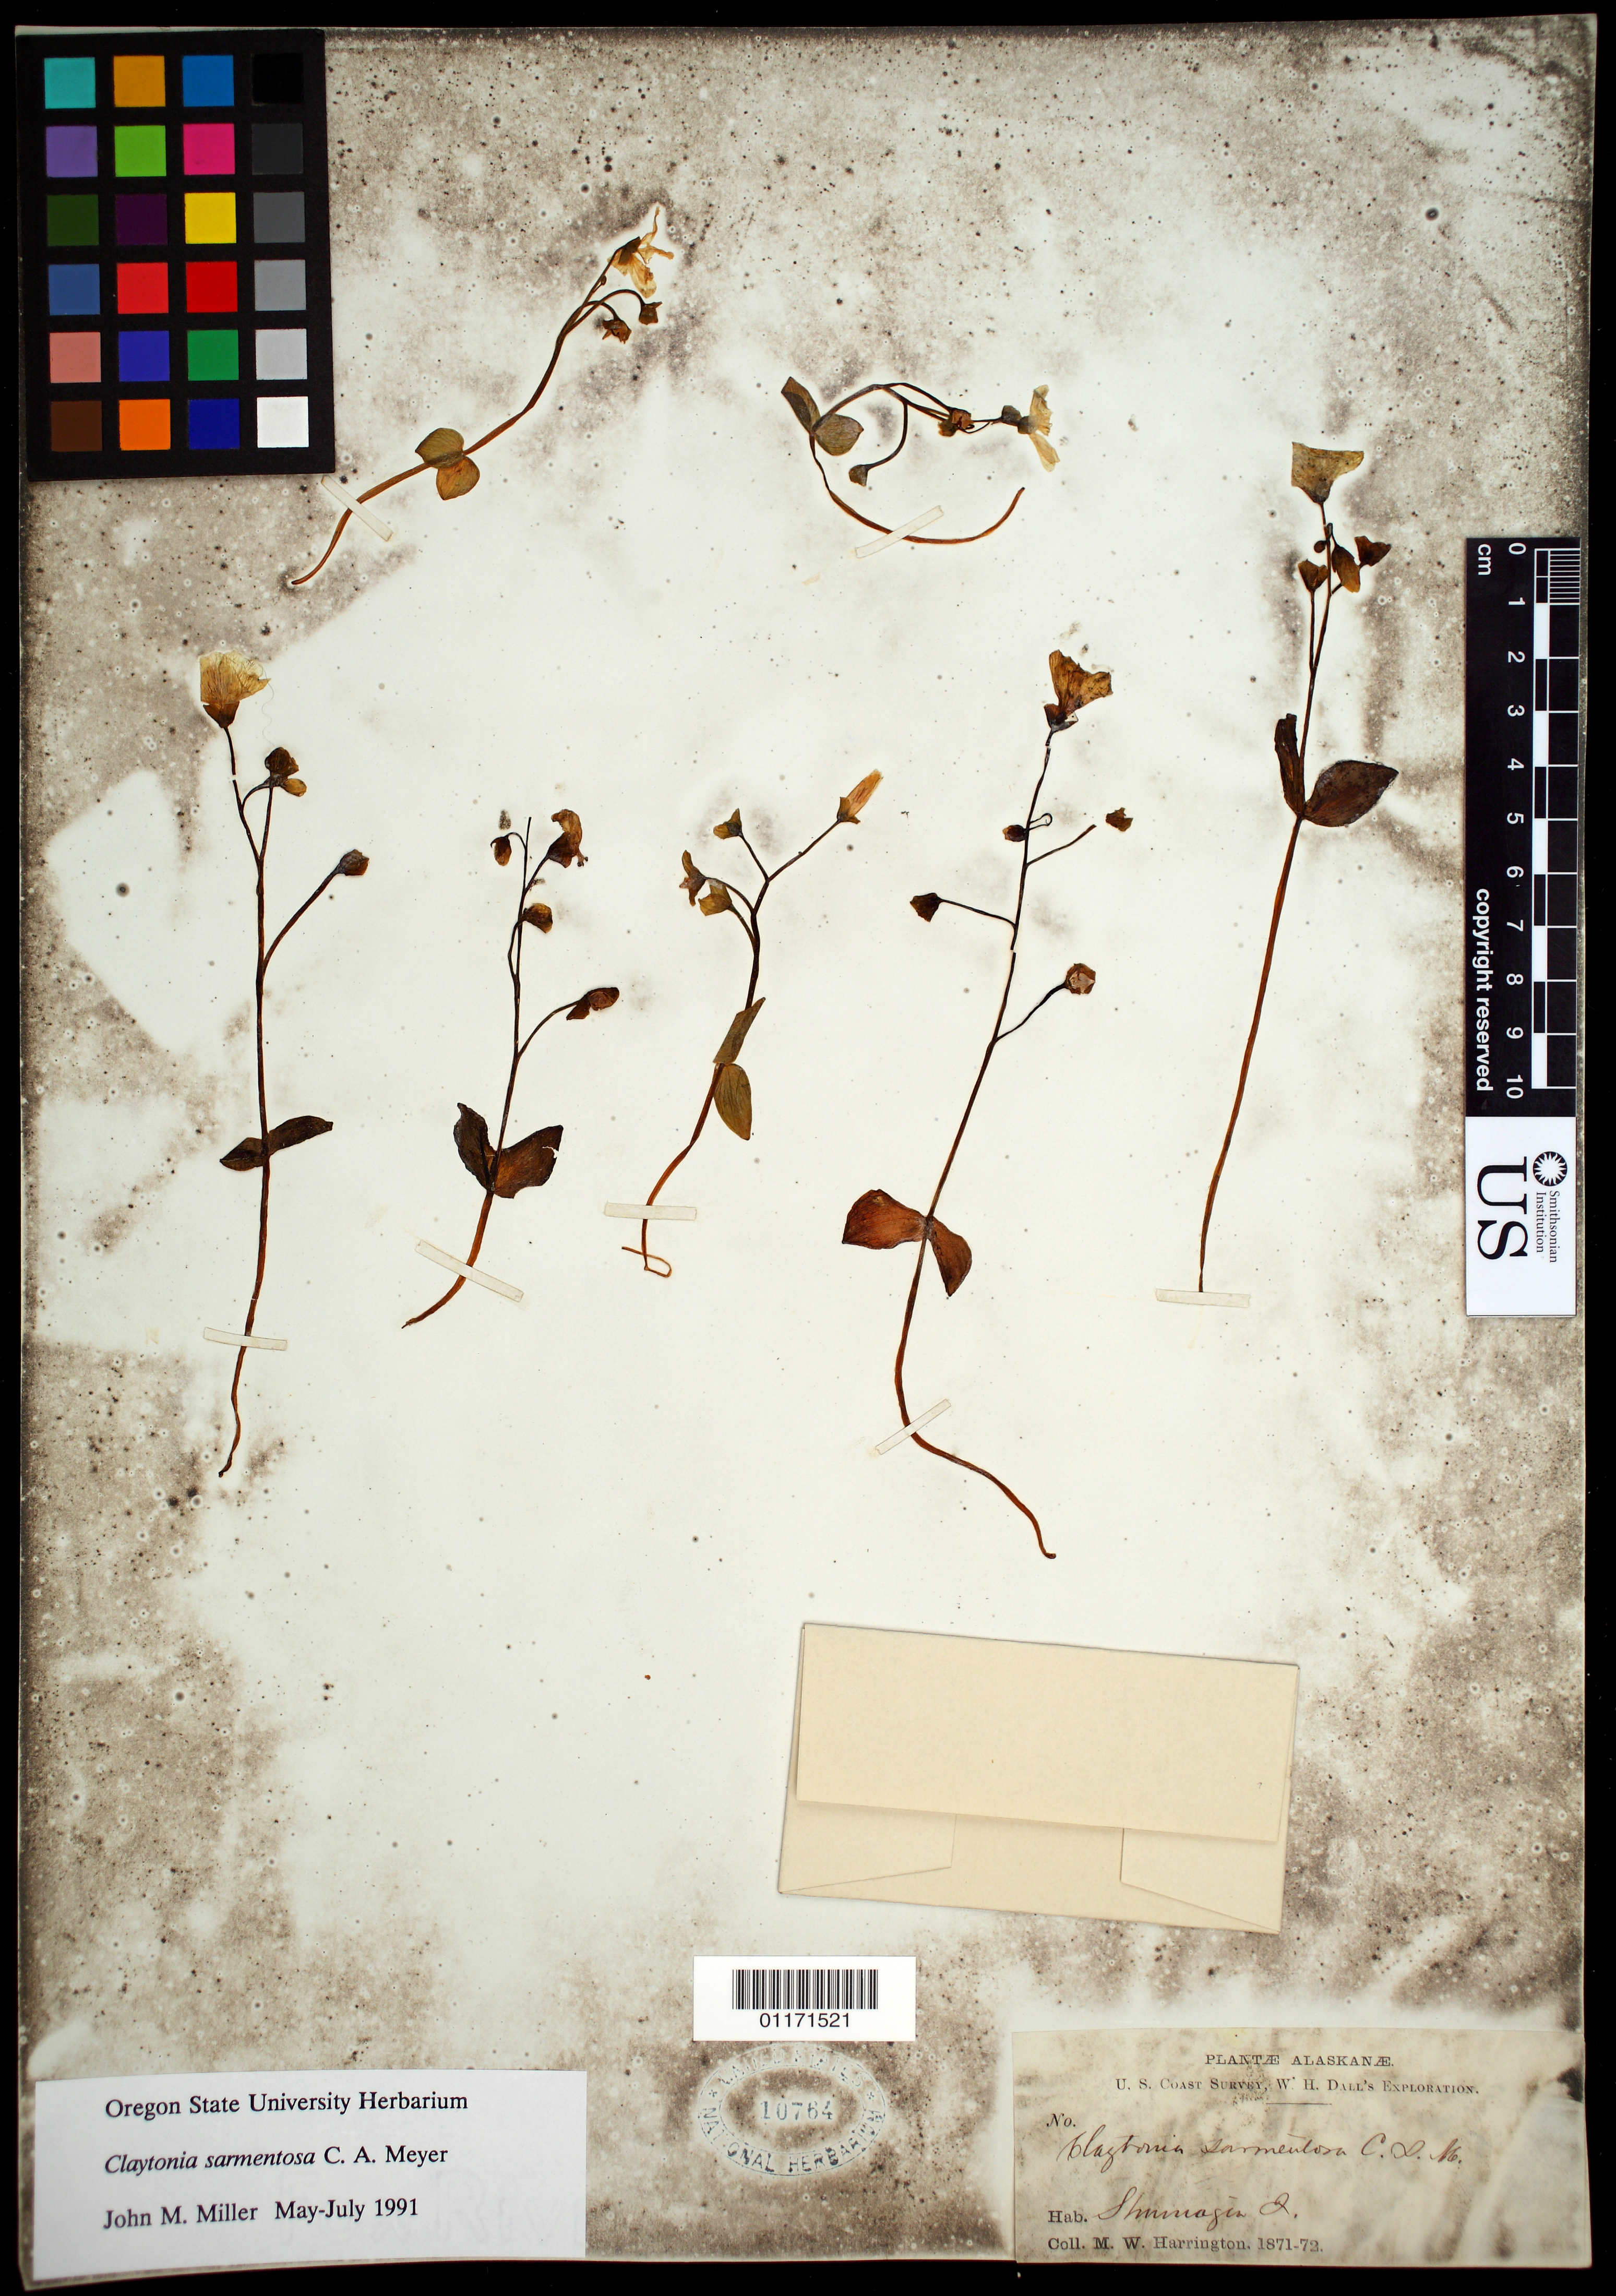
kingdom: Plantae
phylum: Tracheophyta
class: Magnoliopsida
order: Caryophyllales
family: Montiaceae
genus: Claytonia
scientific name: Claytonia sarmentosa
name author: C.A. Mey.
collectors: M. W. Harrington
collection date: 1871/1872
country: United States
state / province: Alaska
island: Shumagin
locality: Shumagin I.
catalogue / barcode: US 10764